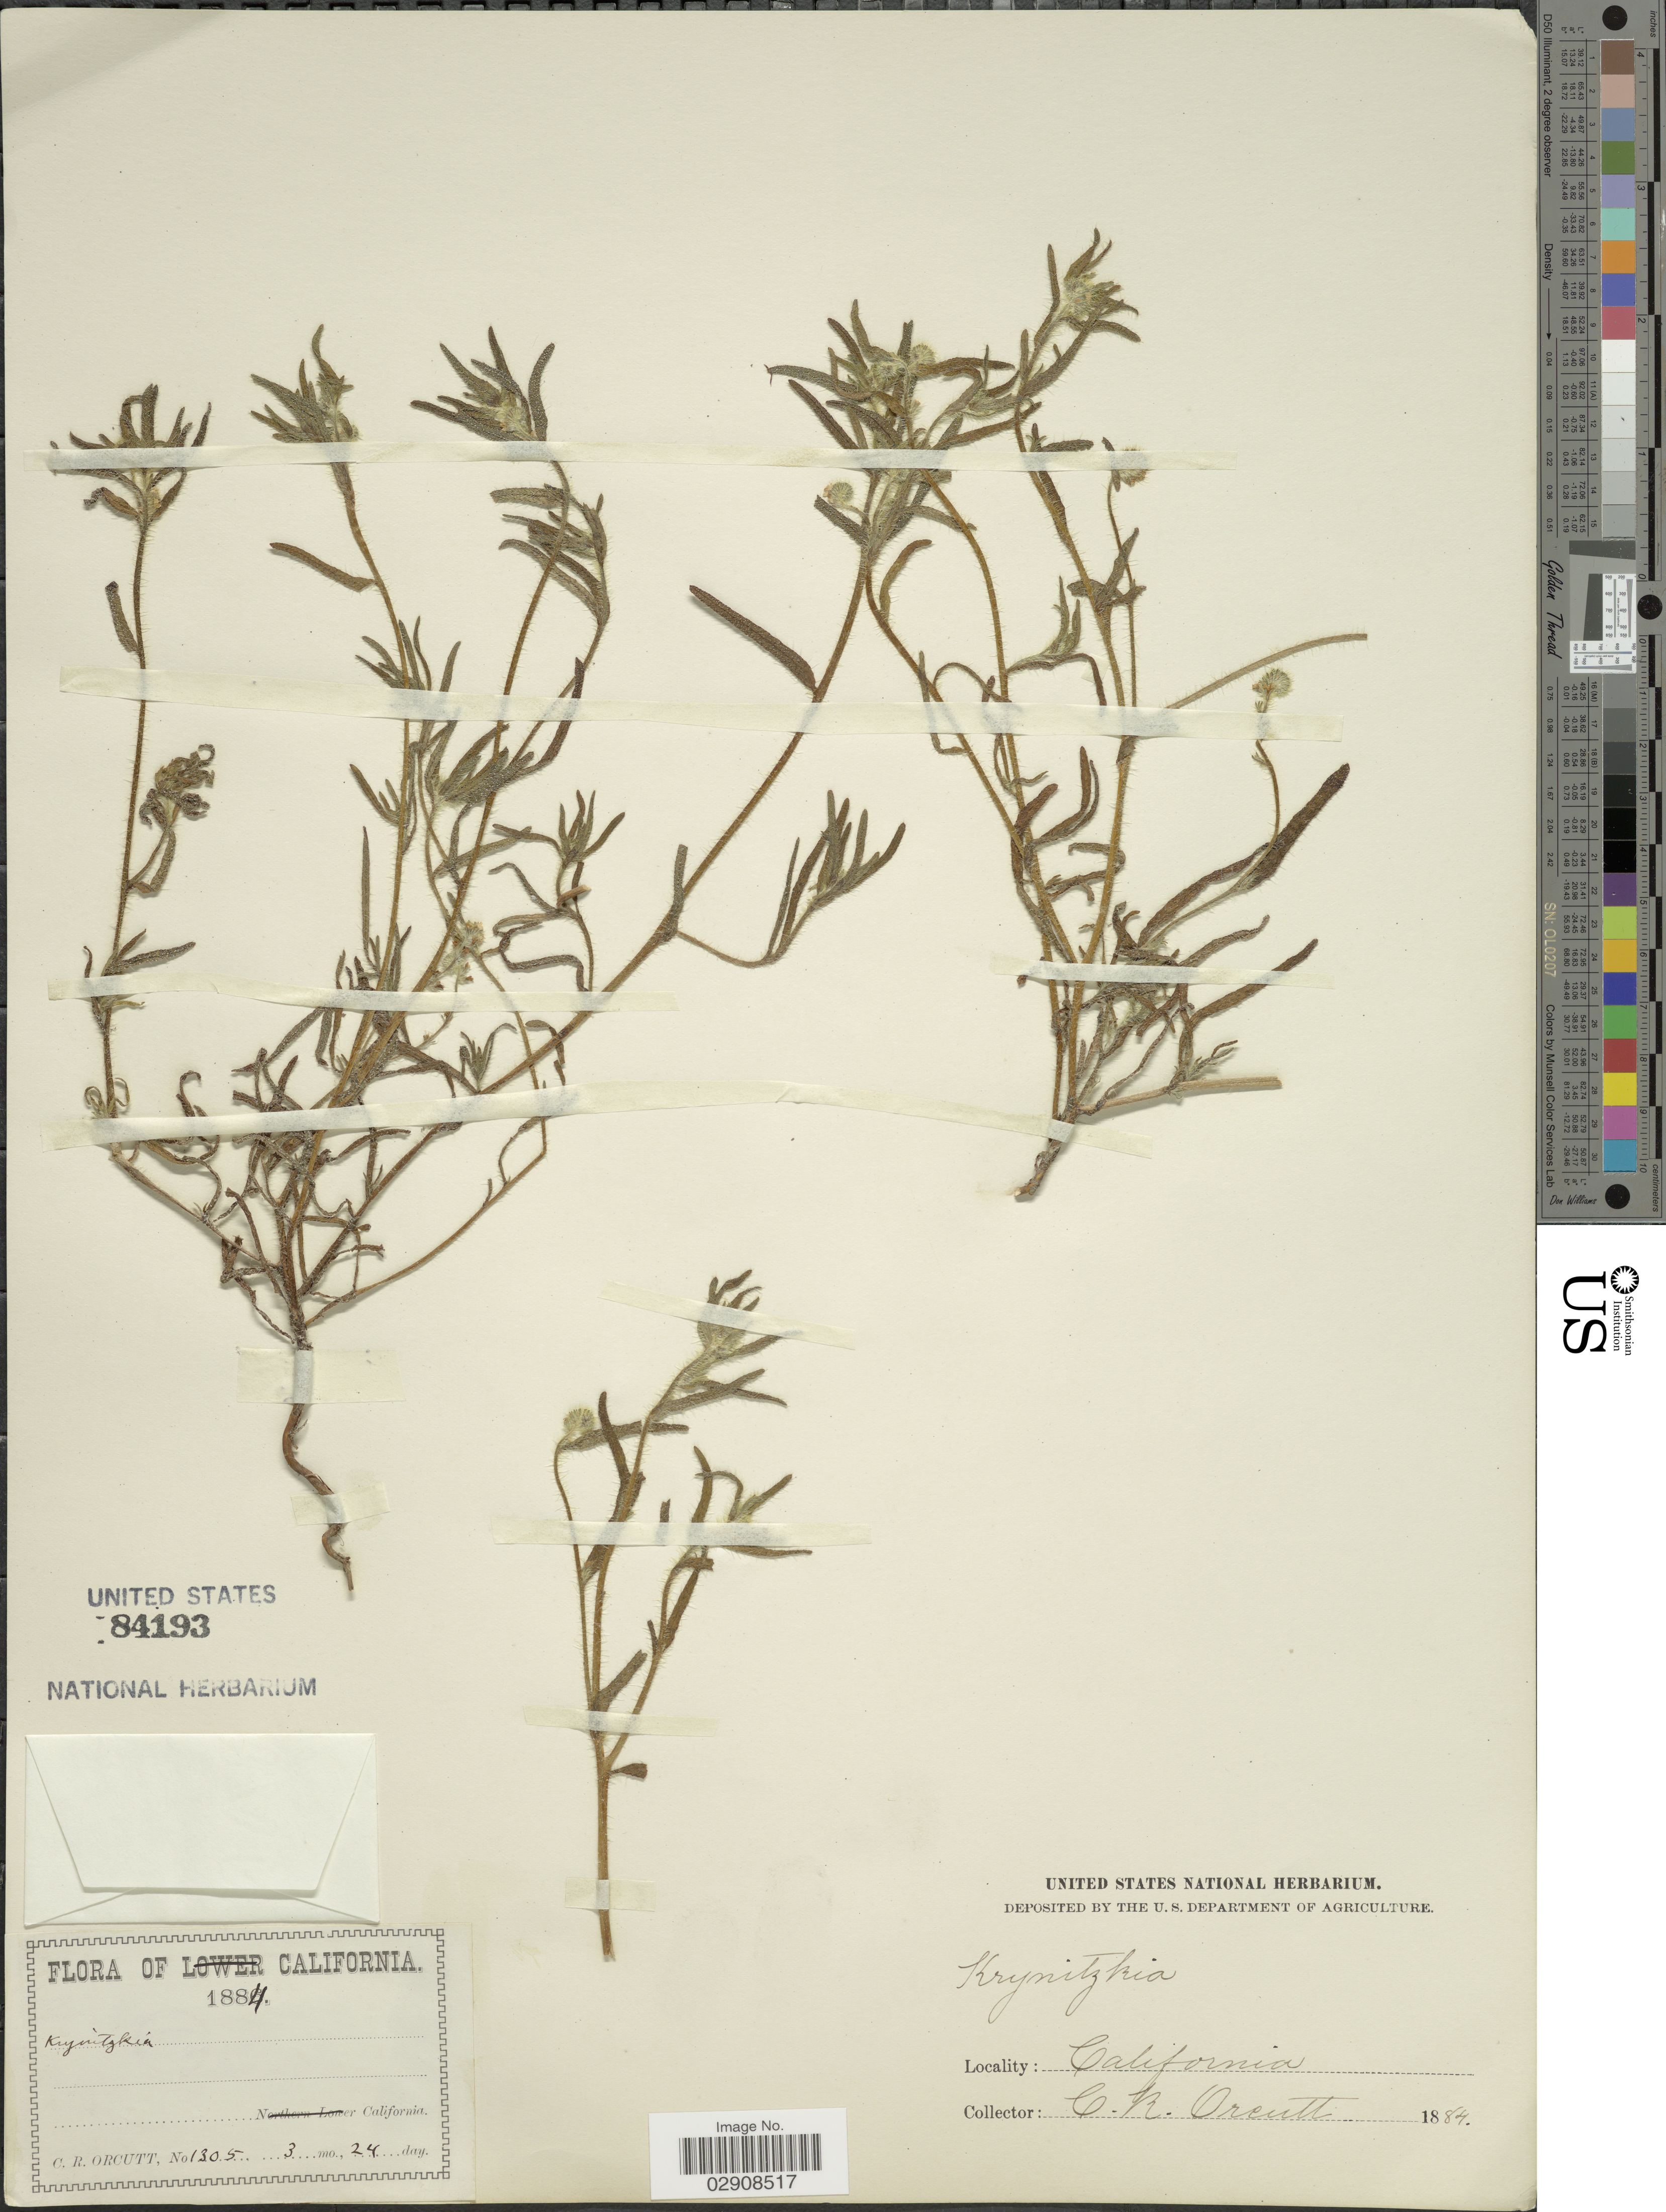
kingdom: Plantae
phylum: Tracheophyta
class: Magnoliopsida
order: Boraginales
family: Boraginaceae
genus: Cryptantha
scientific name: Cryptantha sp.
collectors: C. R. Orcutt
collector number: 1305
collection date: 1884-03-24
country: United States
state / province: California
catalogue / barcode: US 84193